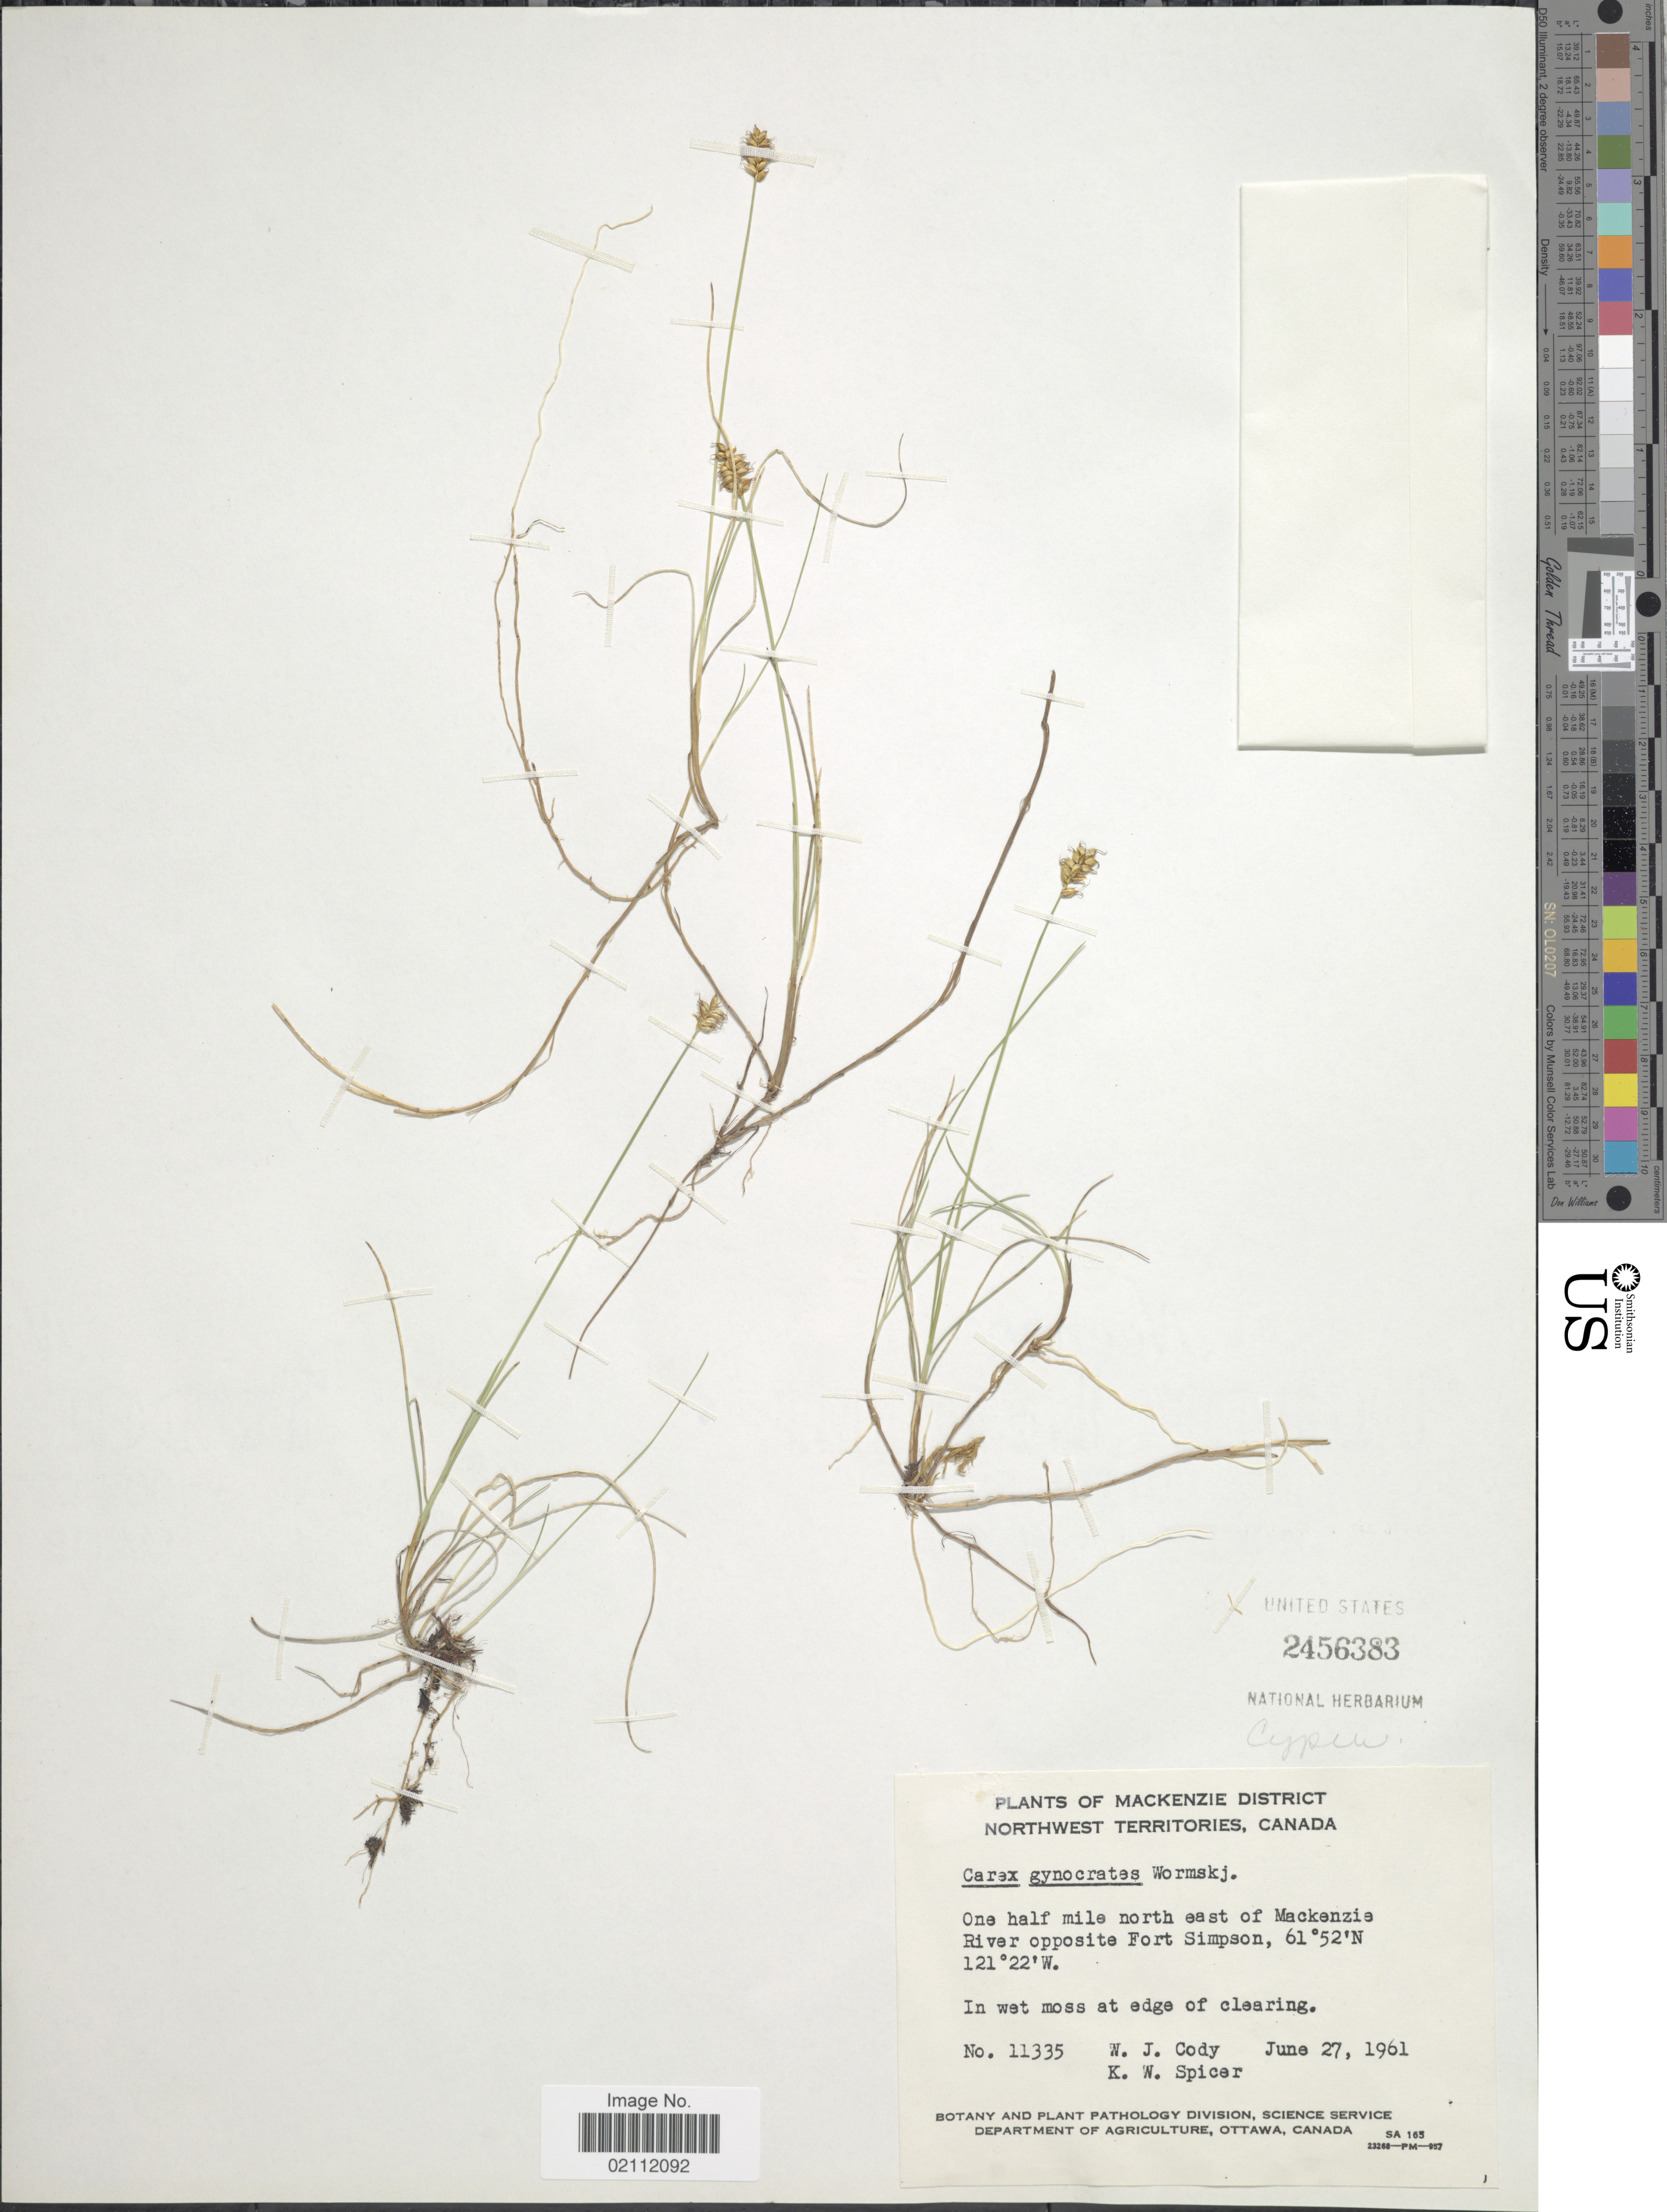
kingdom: Plantae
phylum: Tracheophyta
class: Liliopsida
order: Poales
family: Cyperaceae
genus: Carex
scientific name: Carex nardina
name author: (Hornem.) Fr.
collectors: W. Cody & K. Spicer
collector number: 11335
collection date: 1961-06-27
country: Canada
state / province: Northwest Territories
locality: Mackenzie District. One half mile north east of Mackenzie River opposite Fort Simpson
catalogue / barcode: US 2456383